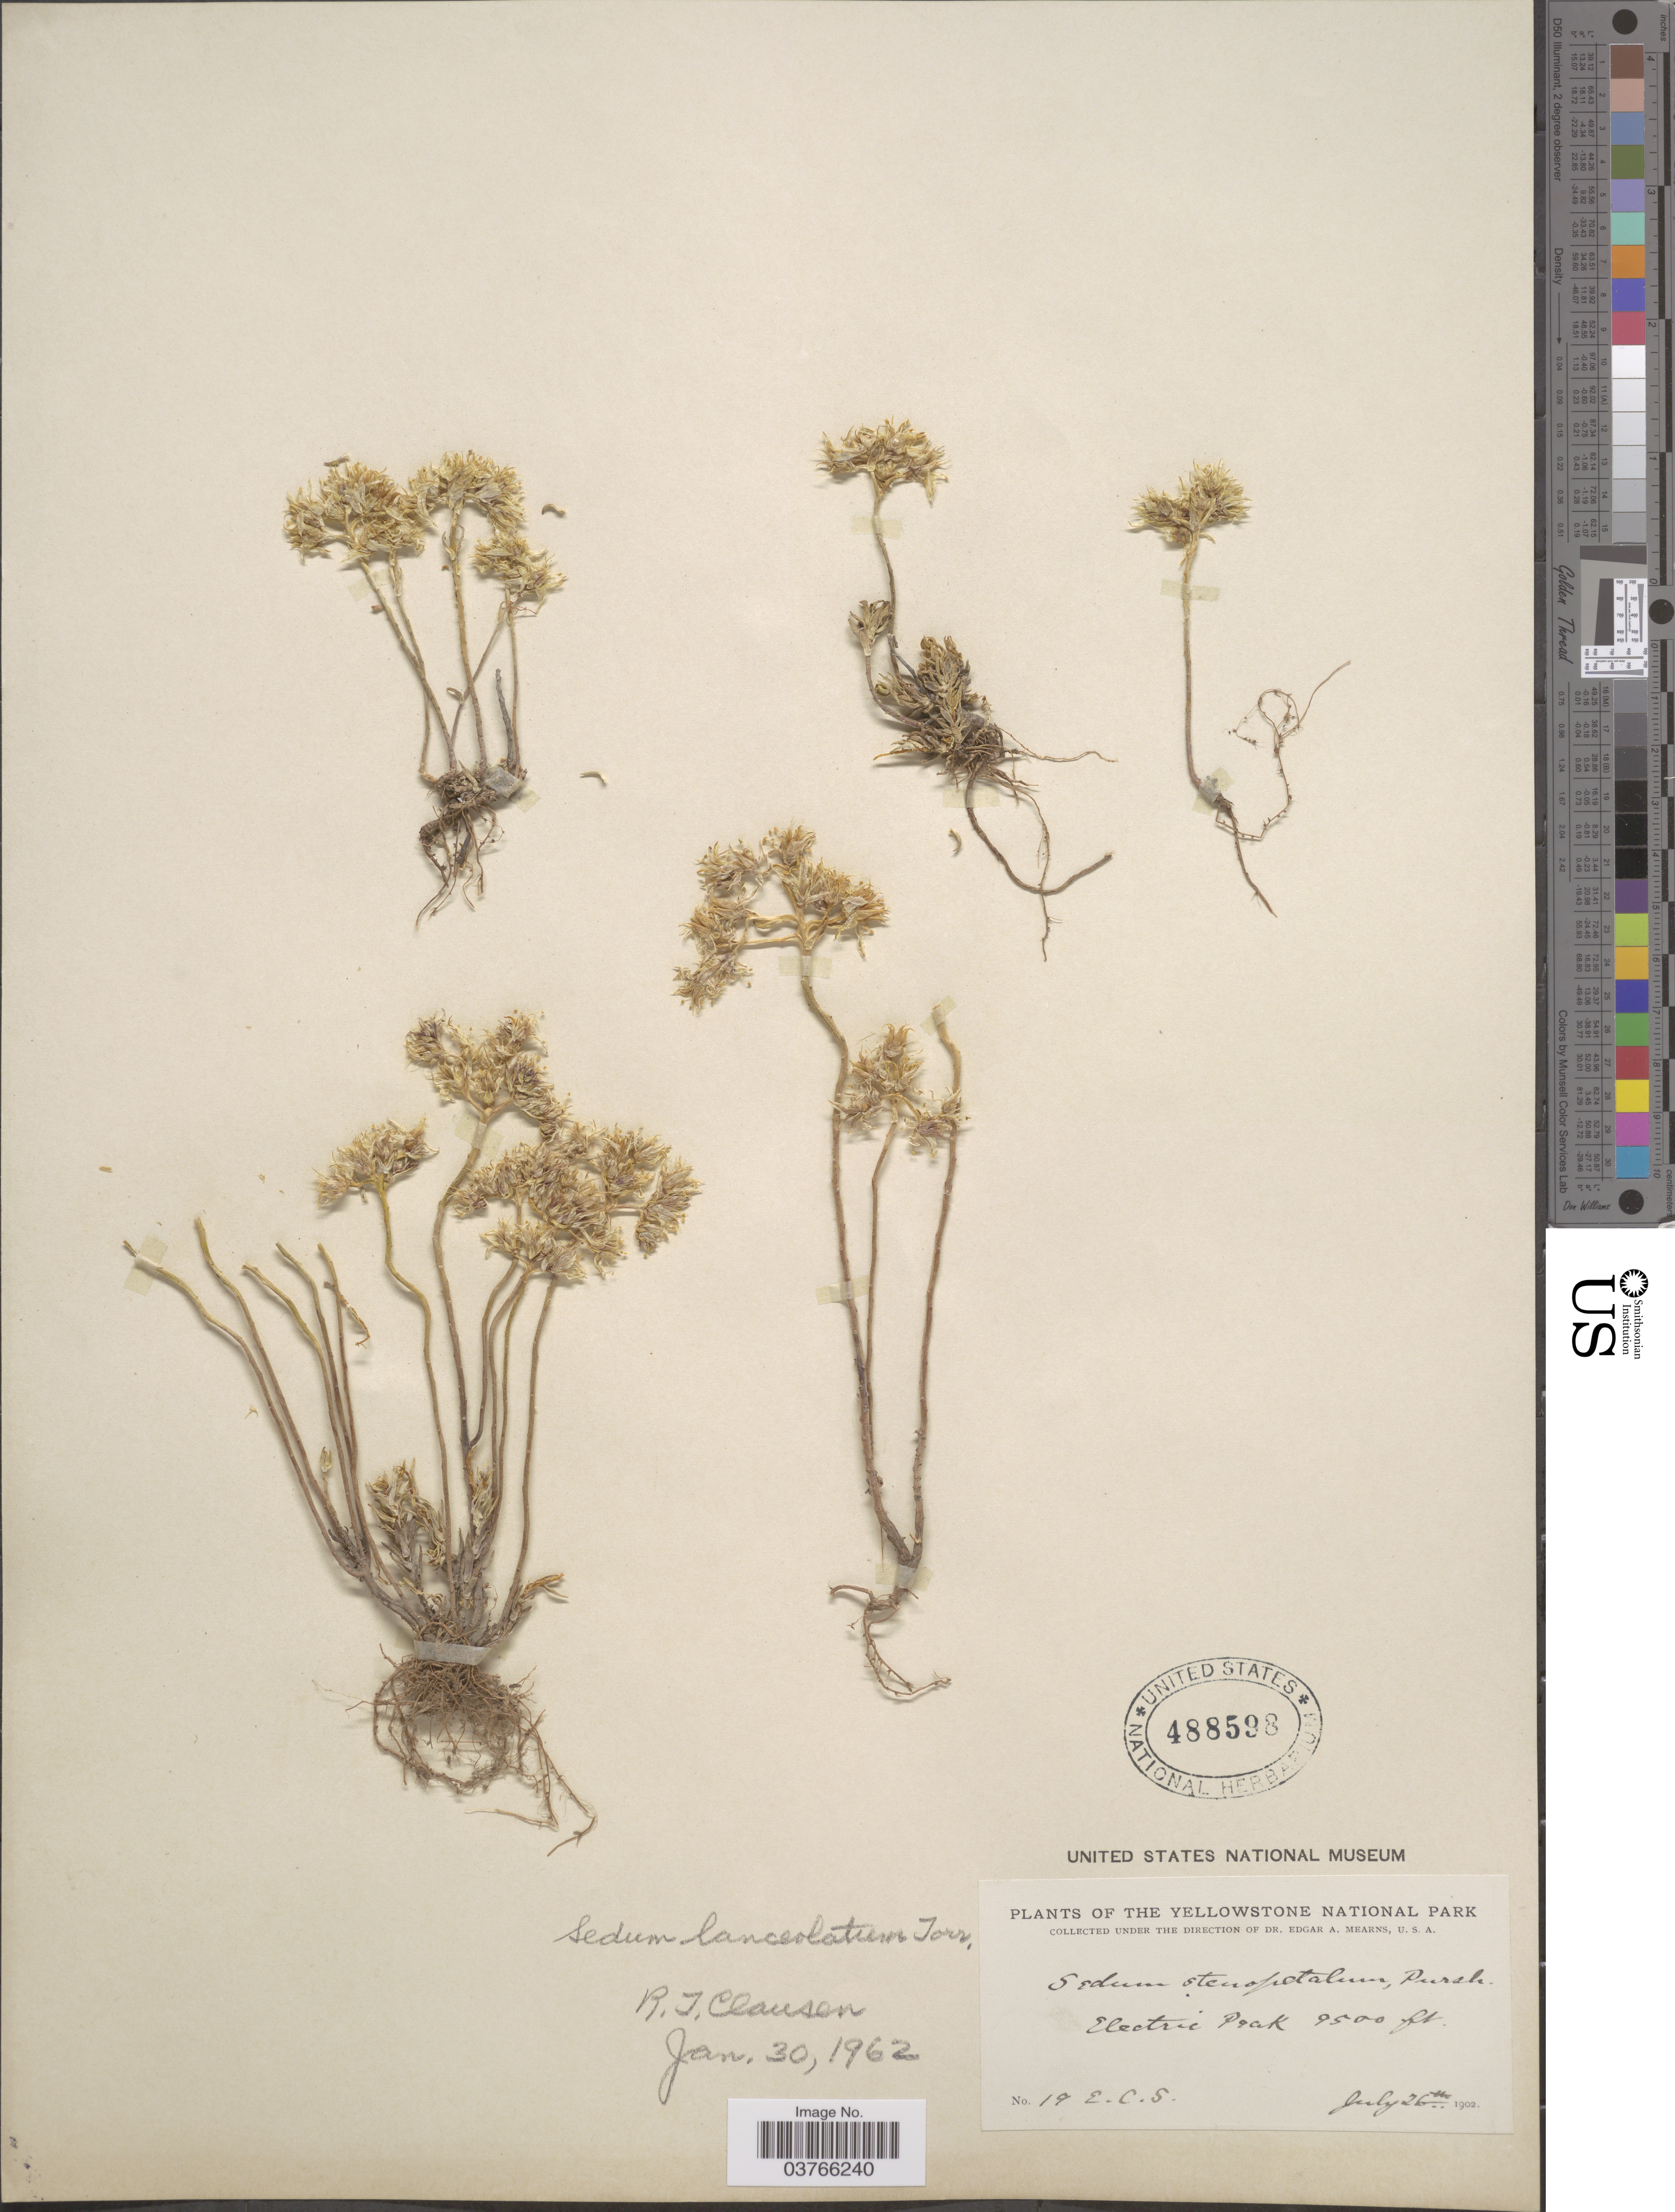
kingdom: Plantae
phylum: Tracheophyta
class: Magnoliopsida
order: Saxifragales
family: Crassulaceae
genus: Sedum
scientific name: Sedum lanceolatum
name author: Torr.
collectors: E. C. Smith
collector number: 19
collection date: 1902-07-26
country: United States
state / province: Montana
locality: The Yellowstone National Park. Electric Peak.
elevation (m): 2896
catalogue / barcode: US 488598